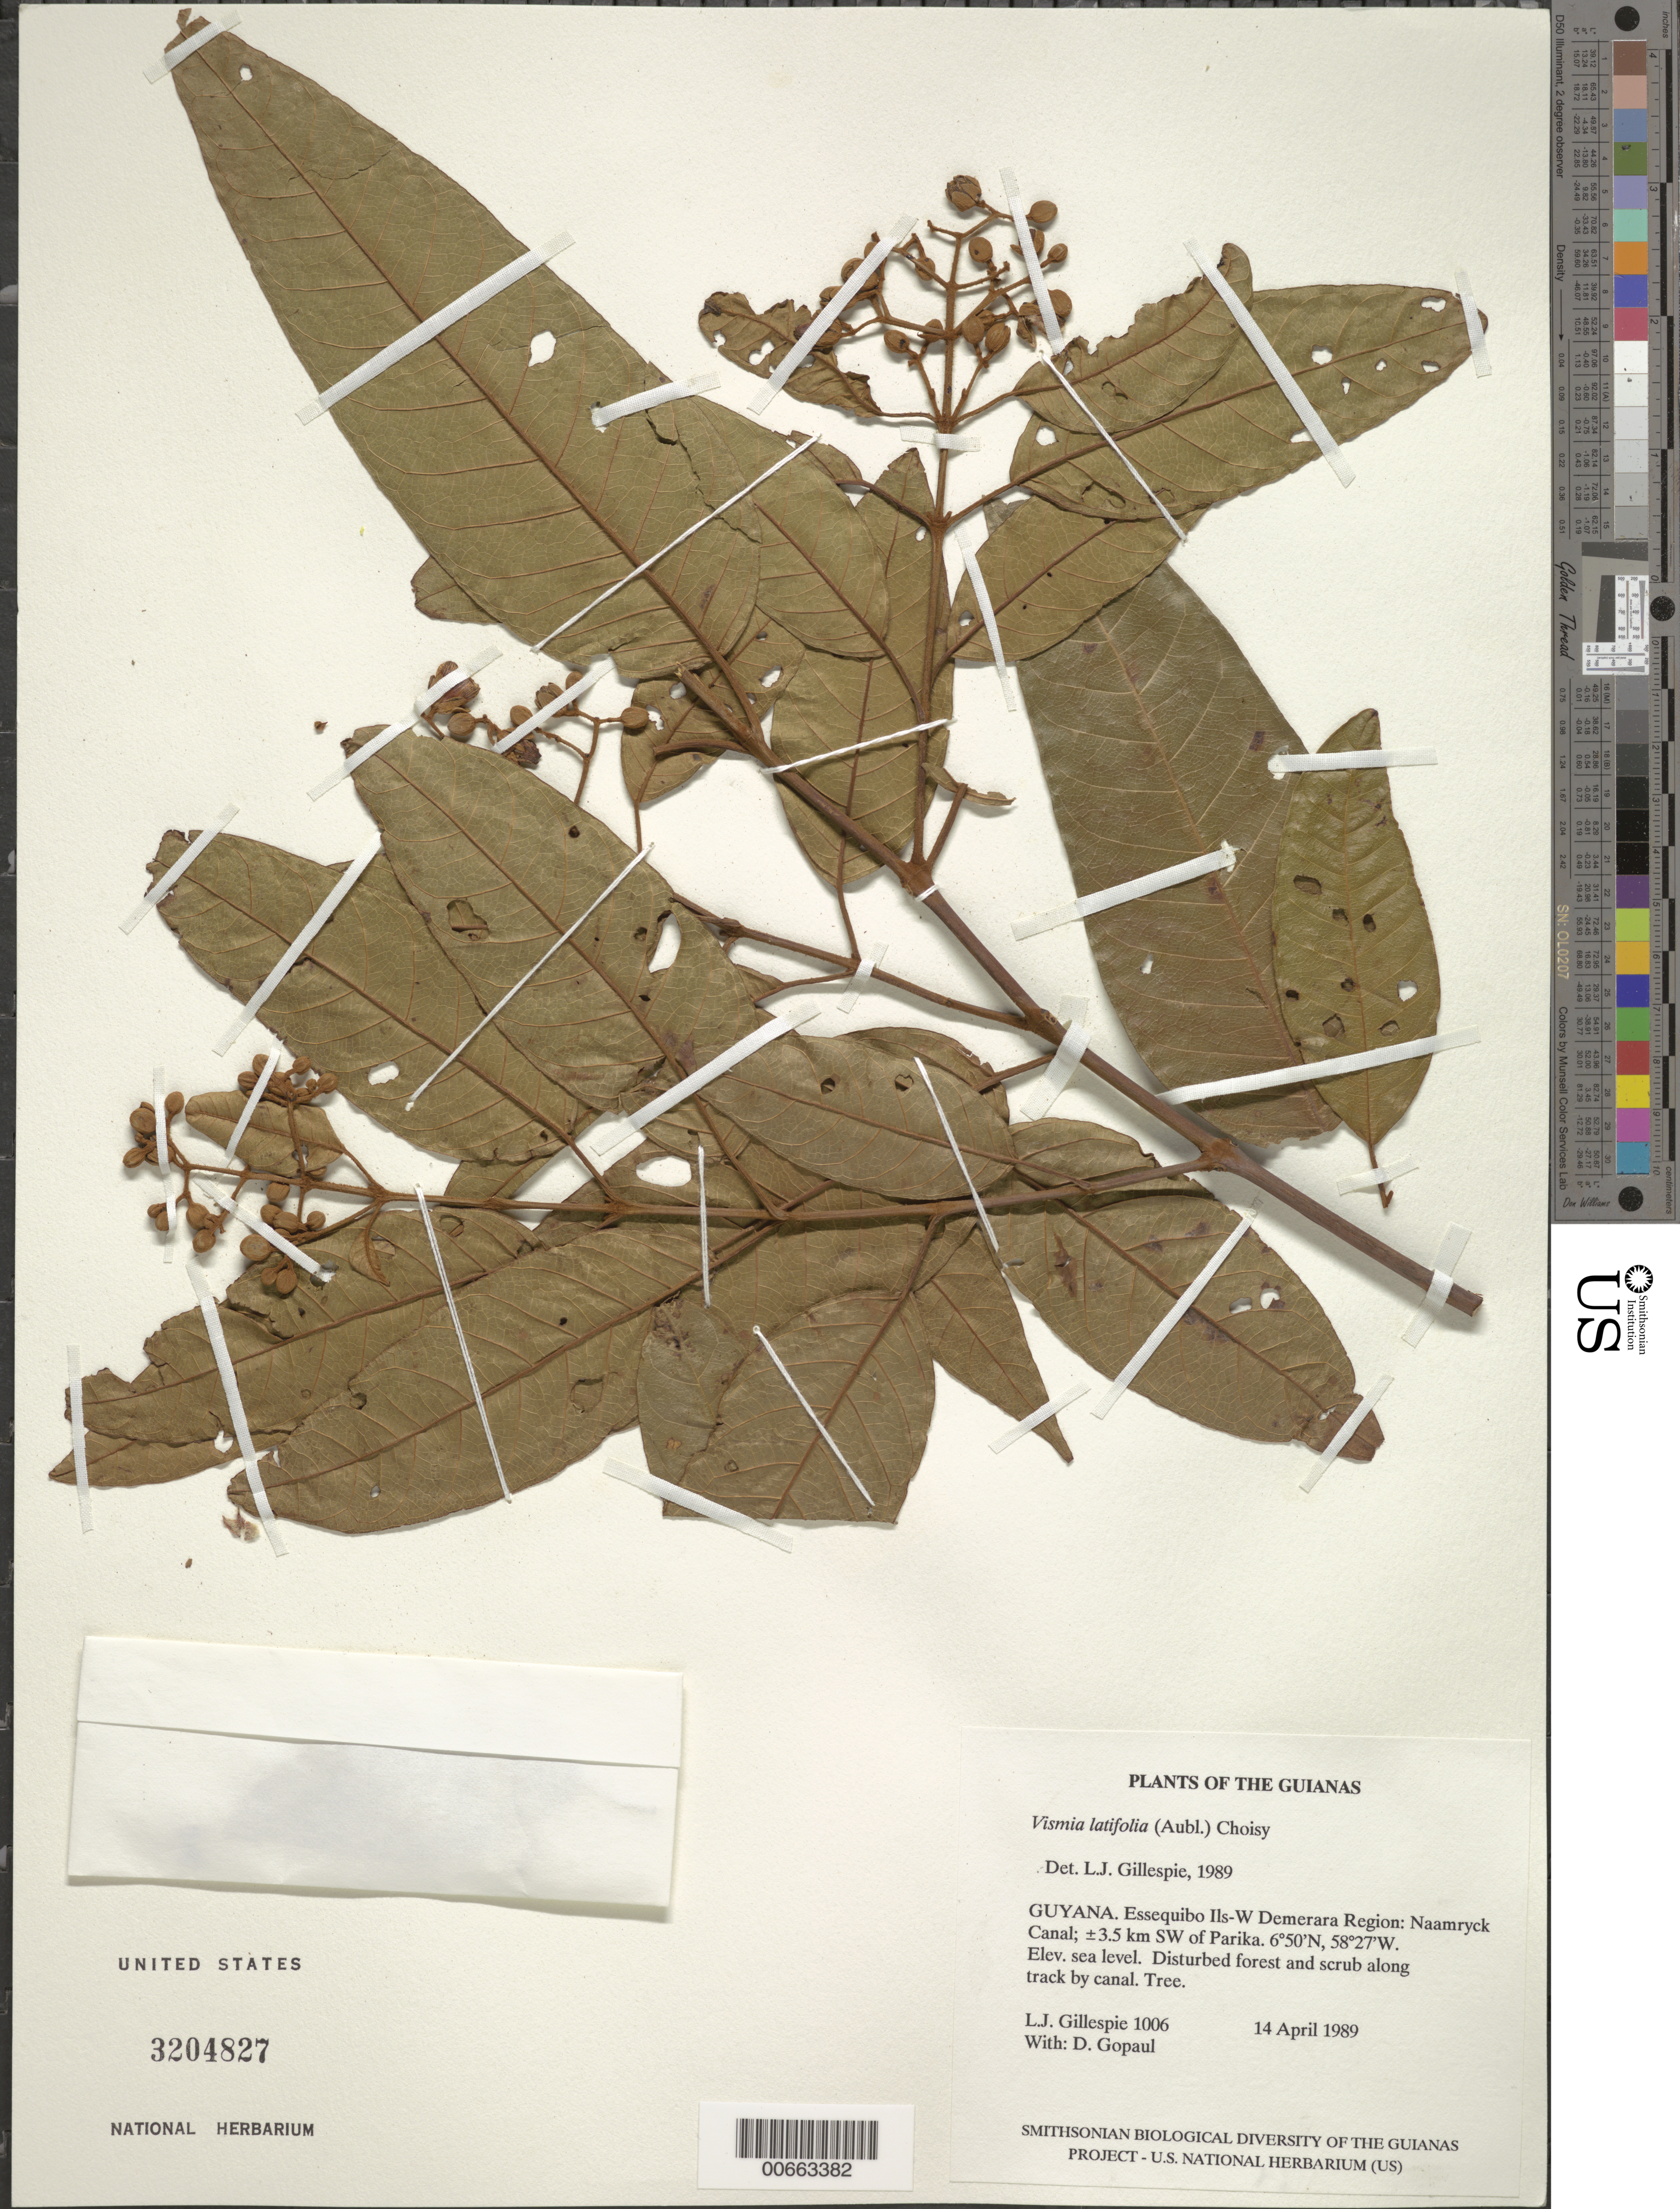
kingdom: Plantae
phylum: Tracheophyta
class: Magnoliopsida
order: Malpighiales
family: Hypericaceae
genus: Vismia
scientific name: Vismia latifolia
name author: (Aubl.) Choisy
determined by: Gillespie, L. J.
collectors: L. J. Gillespie & D. Gopaul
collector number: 1006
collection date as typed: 14 April 1989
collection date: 1989-04-14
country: Guyana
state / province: Essequibo Isl-W. Demerara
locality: Naamryck Canal; ±3.5 km SW of Parika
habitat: Disturbed forest and scrub along track by canal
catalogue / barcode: US 3204827